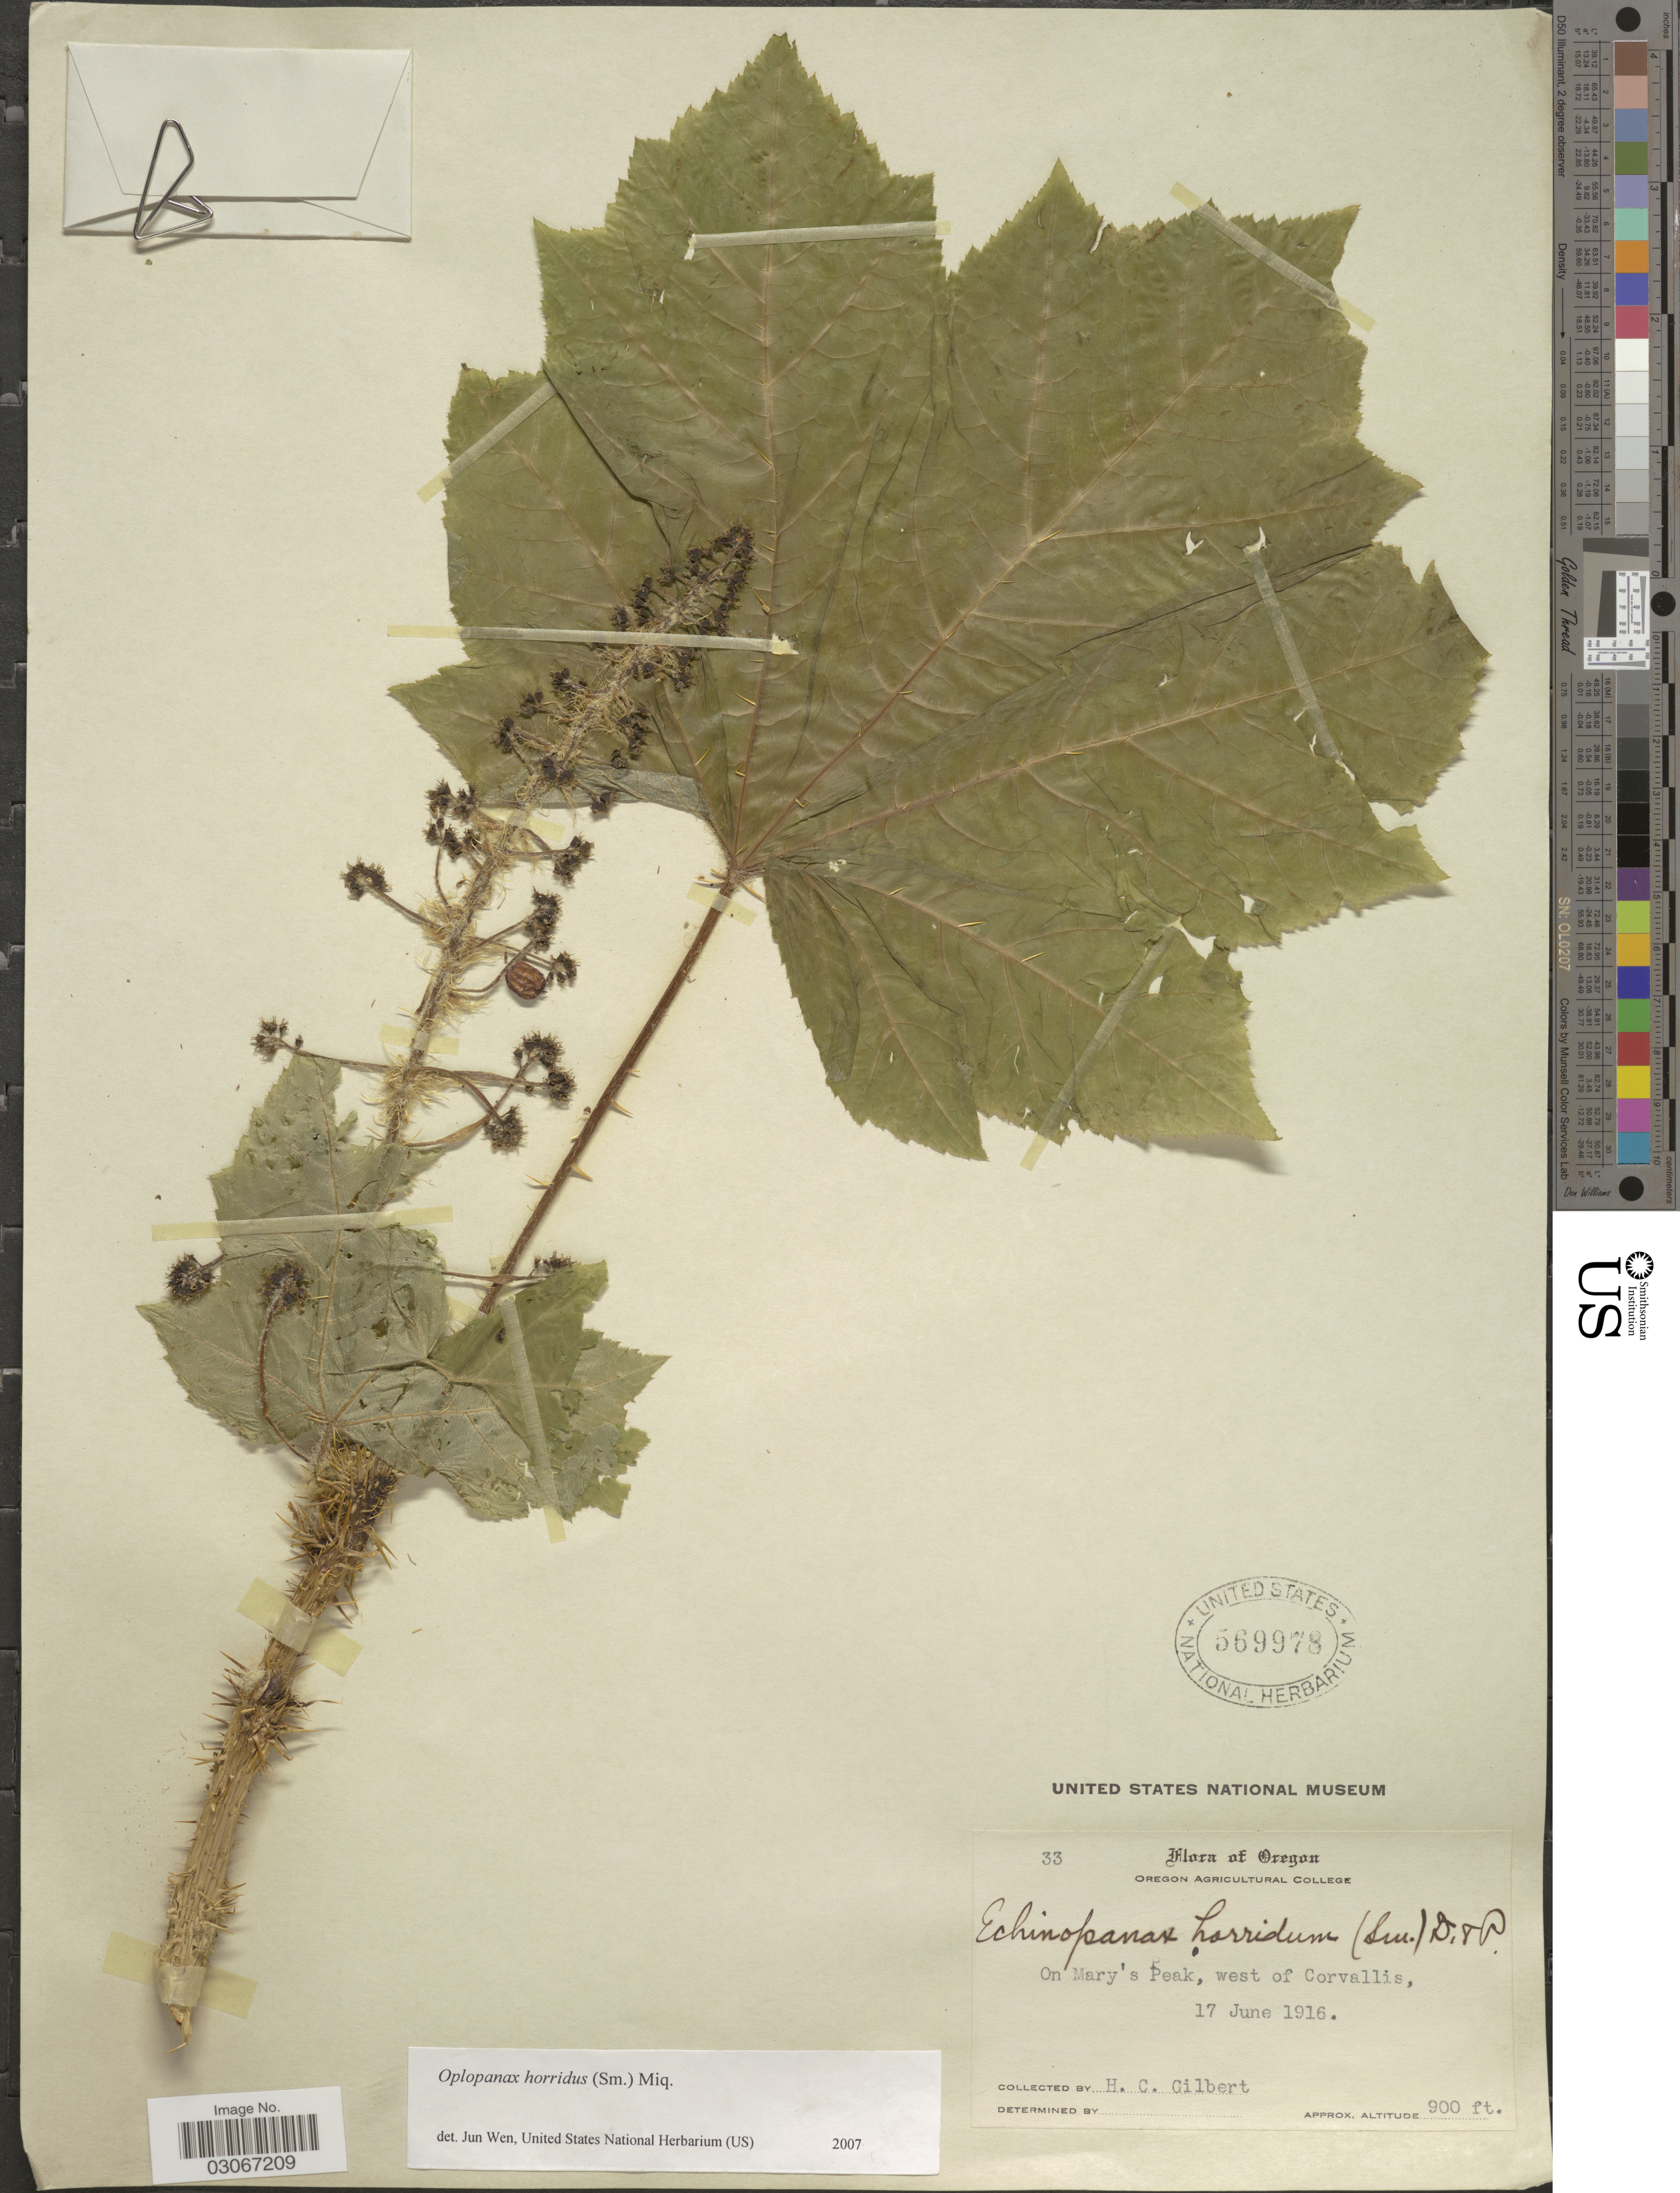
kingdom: Plantae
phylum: Tracheophyta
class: Magnoliopsida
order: Apiales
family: Apiaceae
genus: Opopanax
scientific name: Opopanax horridus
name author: Miq. ex Dippel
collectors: H. Gilbert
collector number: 33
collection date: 1916-06-17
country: United States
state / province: Oregon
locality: On Mary's Peak, west of Corvallis.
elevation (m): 274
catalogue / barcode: US 569978